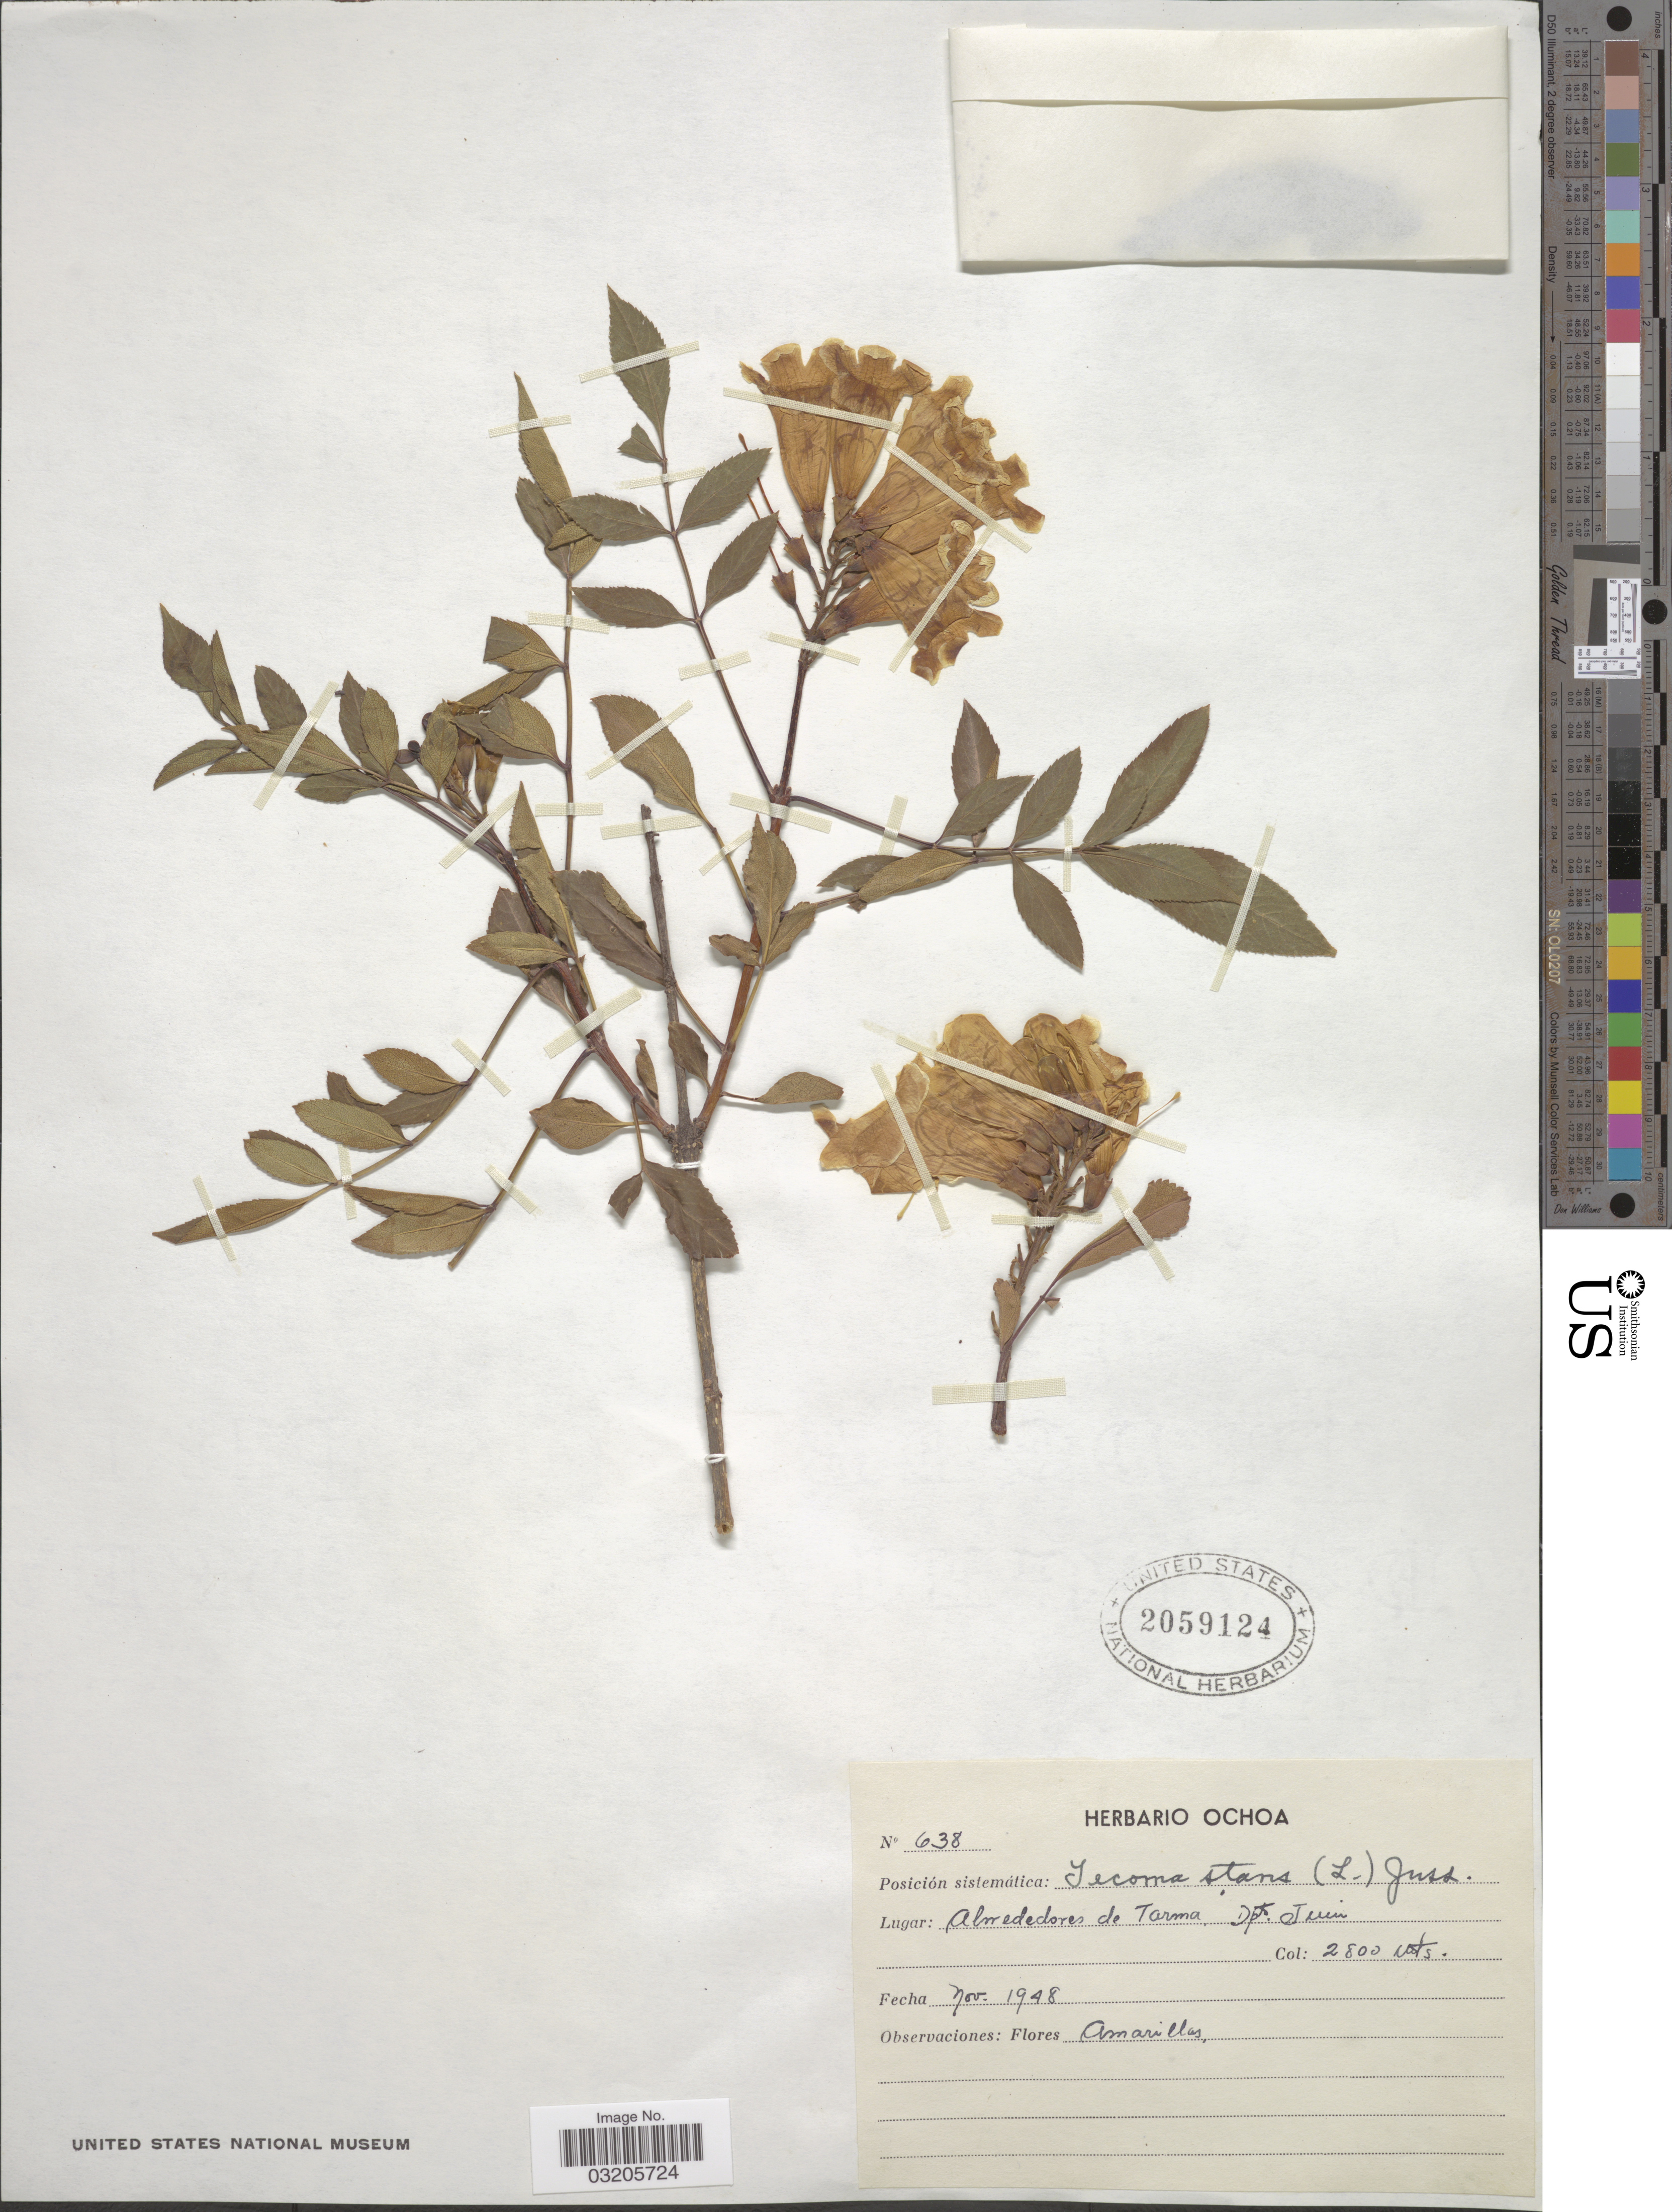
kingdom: Plantae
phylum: Tracheophyta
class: Magnoliopsida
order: Lamiales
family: Bignoniaceae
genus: Tecoma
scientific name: Tecoma stans var. stans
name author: (L.) Juss. ex Kunth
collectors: ex herb. Ochoa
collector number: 638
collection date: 1948-11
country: Peru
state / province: Junín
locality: Alrededores de Tarma. Dpt. Junin.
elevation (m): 2800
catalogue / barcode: US 2059124